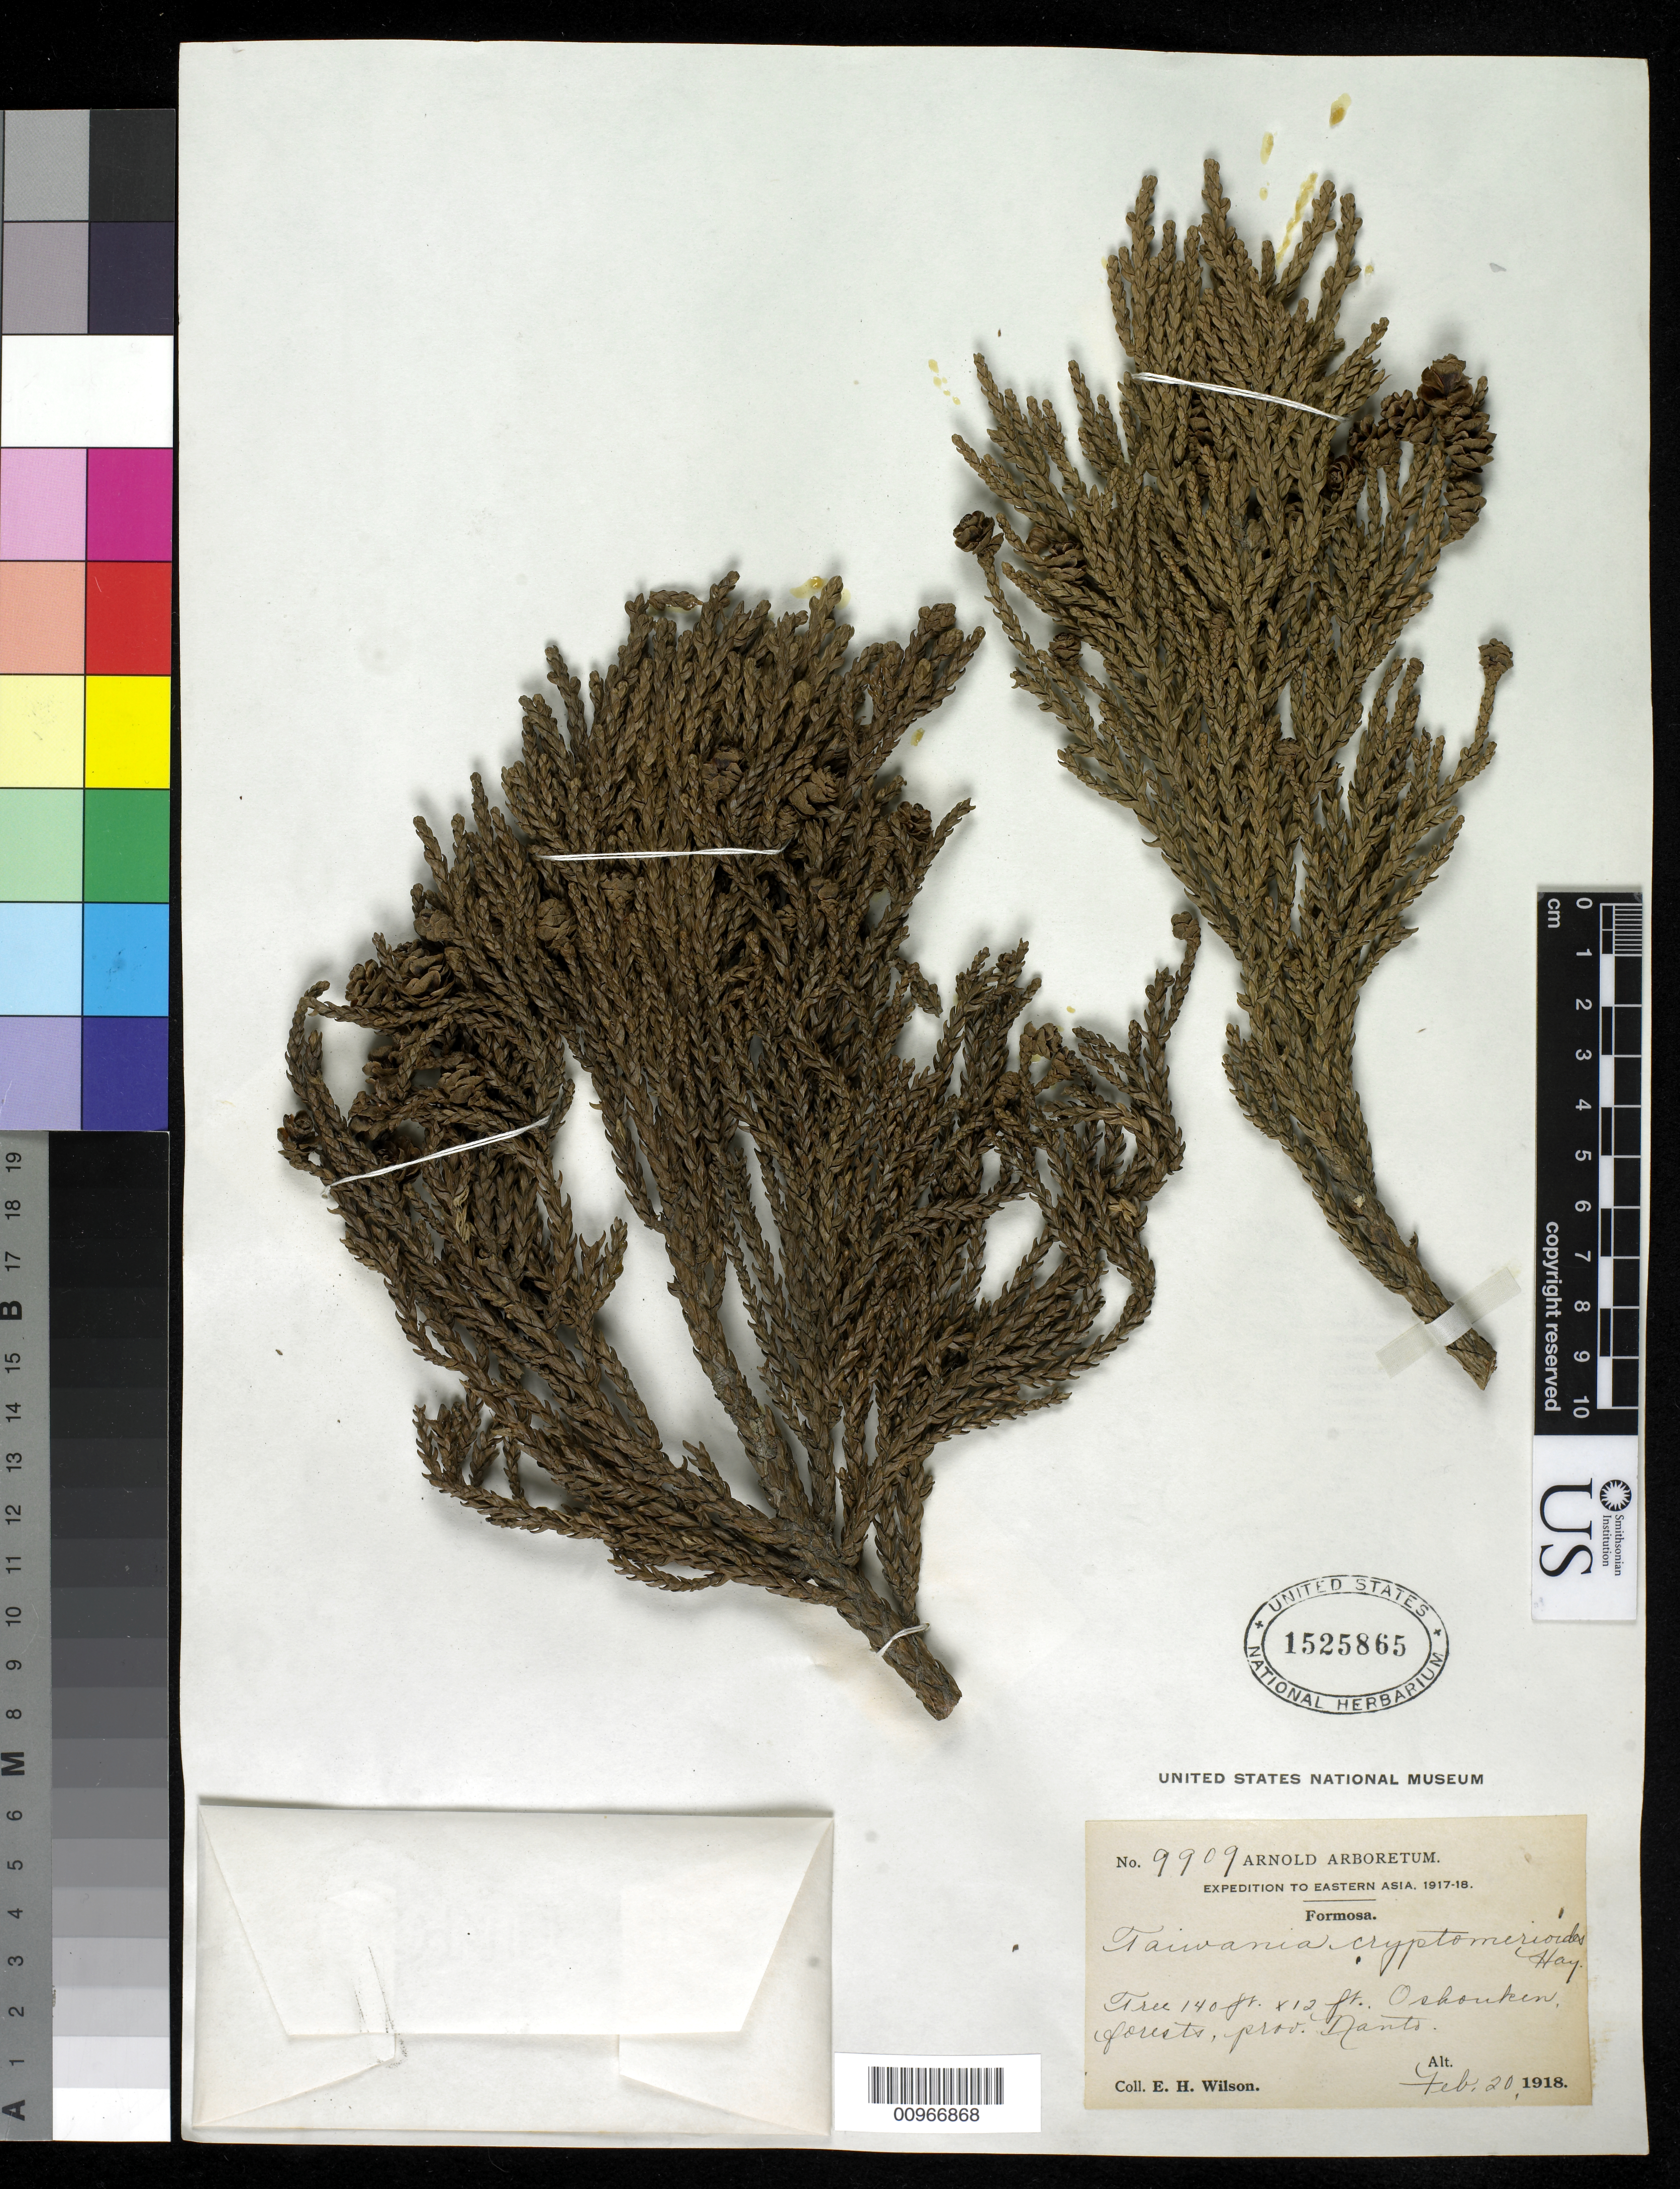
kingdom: Plantae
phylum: Tracheophyta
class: Pinopsida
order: Pinales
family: Cupressaceae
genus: Taiwania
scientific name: Taiwania cryptomerioides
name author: Hayata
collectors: E. H. Wilson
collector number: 9909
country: Taiwan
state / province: Nanto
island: Taiwan [Formosa]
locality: Oshouken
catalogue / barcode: US 1525865